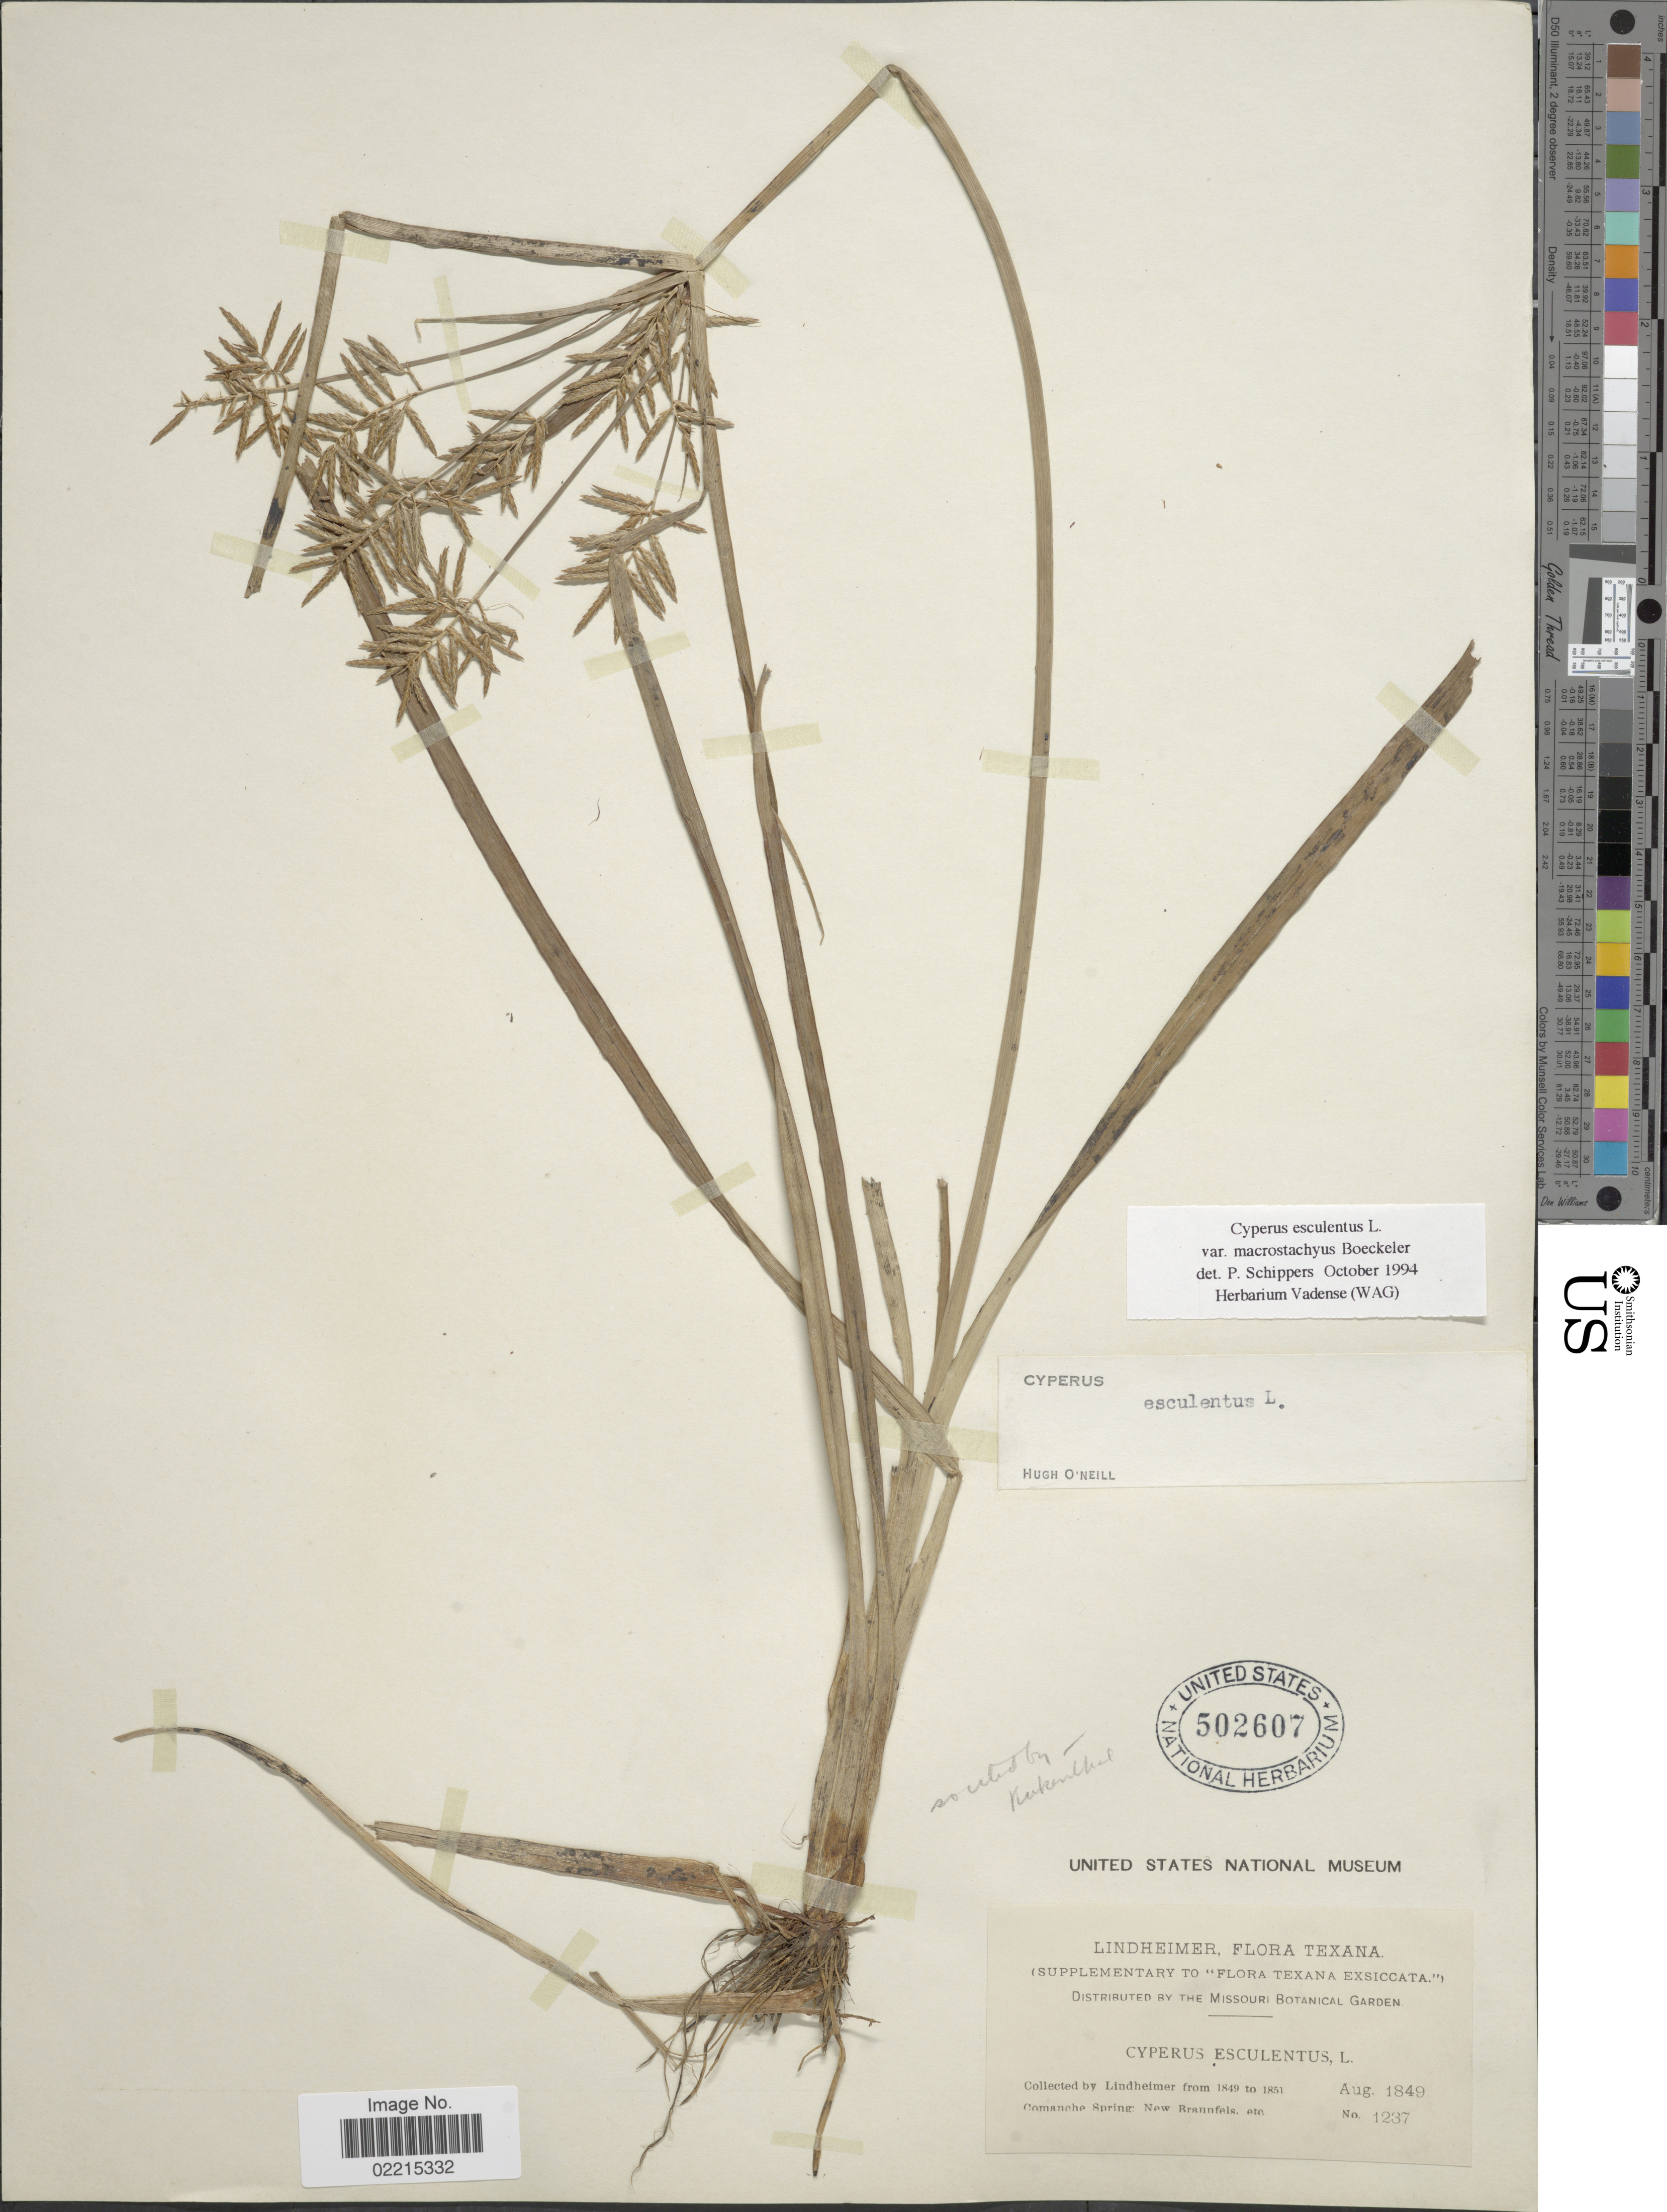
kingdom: Plantae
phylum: Tracheophyta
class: Liliopsida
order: Poales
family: Cyperaceae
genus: Cyperus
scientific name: Cyperus esculentus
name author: L.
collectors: -. Lindheimer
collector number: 1237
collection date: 1849-08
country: United States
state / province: Texas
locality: Comanche Spring, New Braunfels, etc.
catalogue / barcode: US 502607